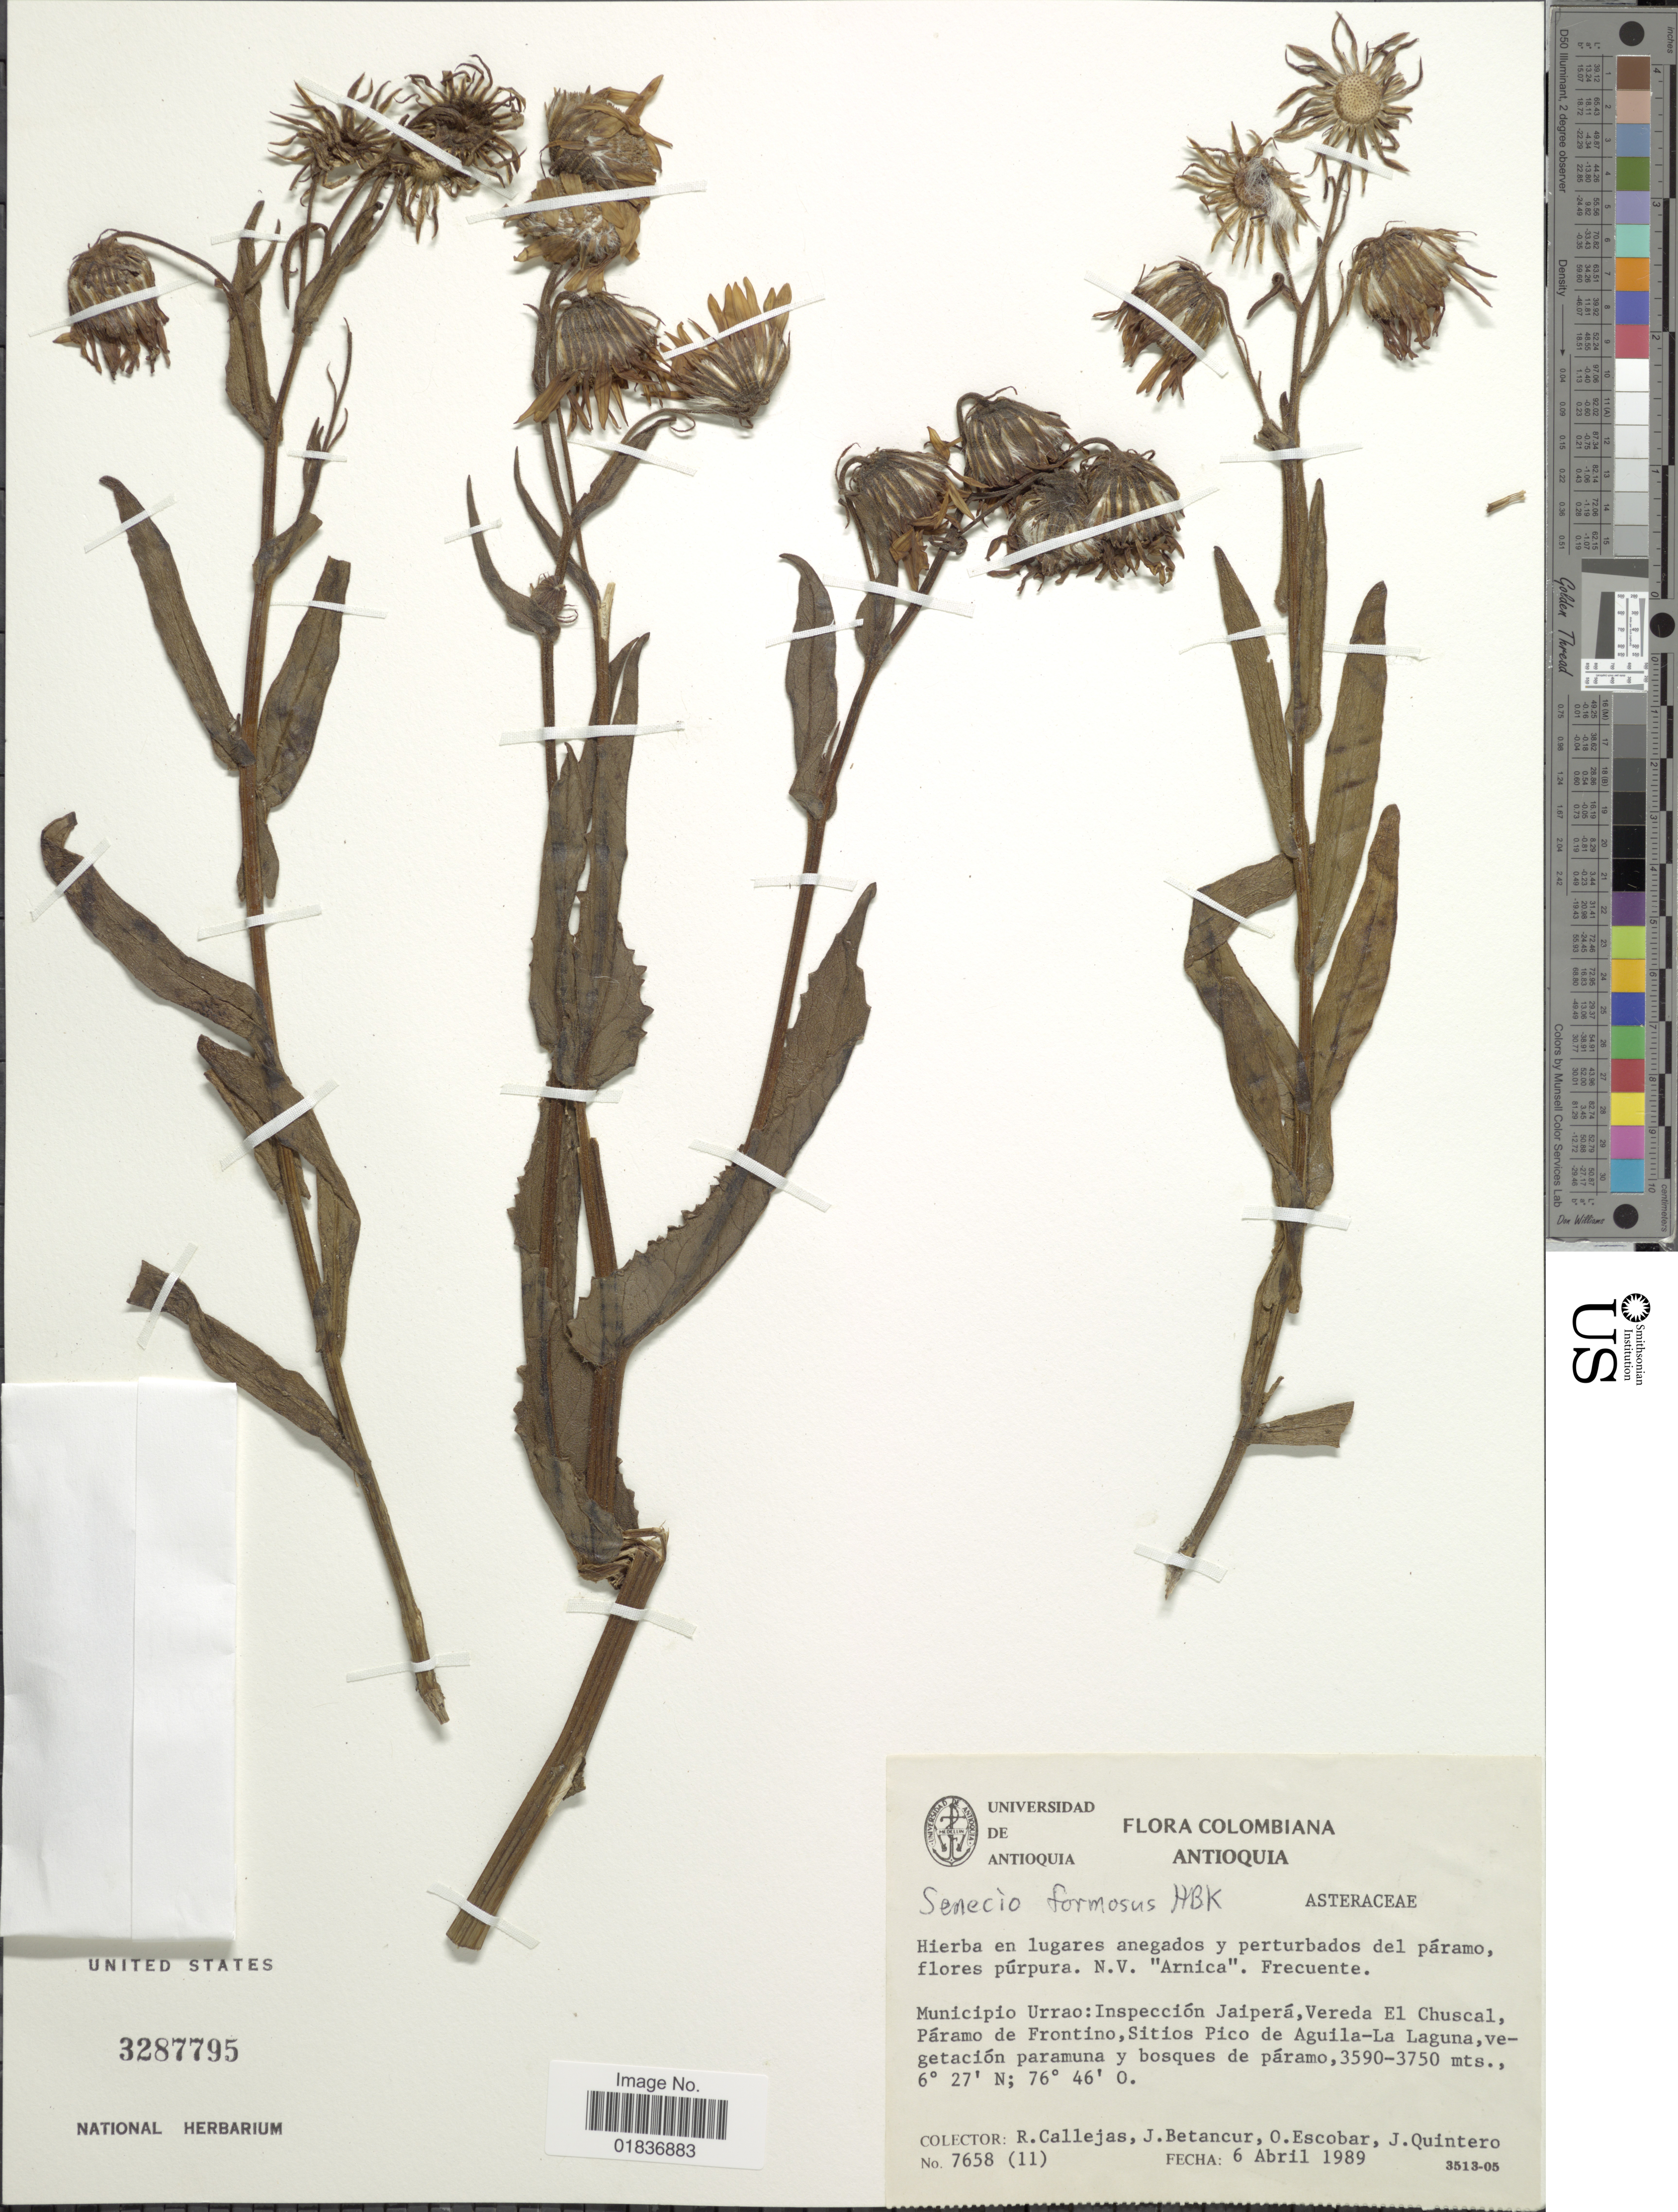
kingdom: Plantae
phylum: Tracheophyta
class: Magnoliopsida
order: Asterales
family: Asteraceae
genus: Senecio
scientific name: Senecio wedglacialis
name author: Cuatrec.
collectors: R. Callejas, J. Betancur, O. D. Escobar & J. Quintero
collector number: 7658(11)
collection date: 1989-04-06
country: Colombia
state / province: Antioquia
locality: Antioquia. Municipio Urrao: Inspeccion Jaipera, Vereda El Chuscal, Paramo de Frontino, SItios Pico de Aguila-La Laguna,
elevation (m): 3590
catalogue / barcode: US 3287795